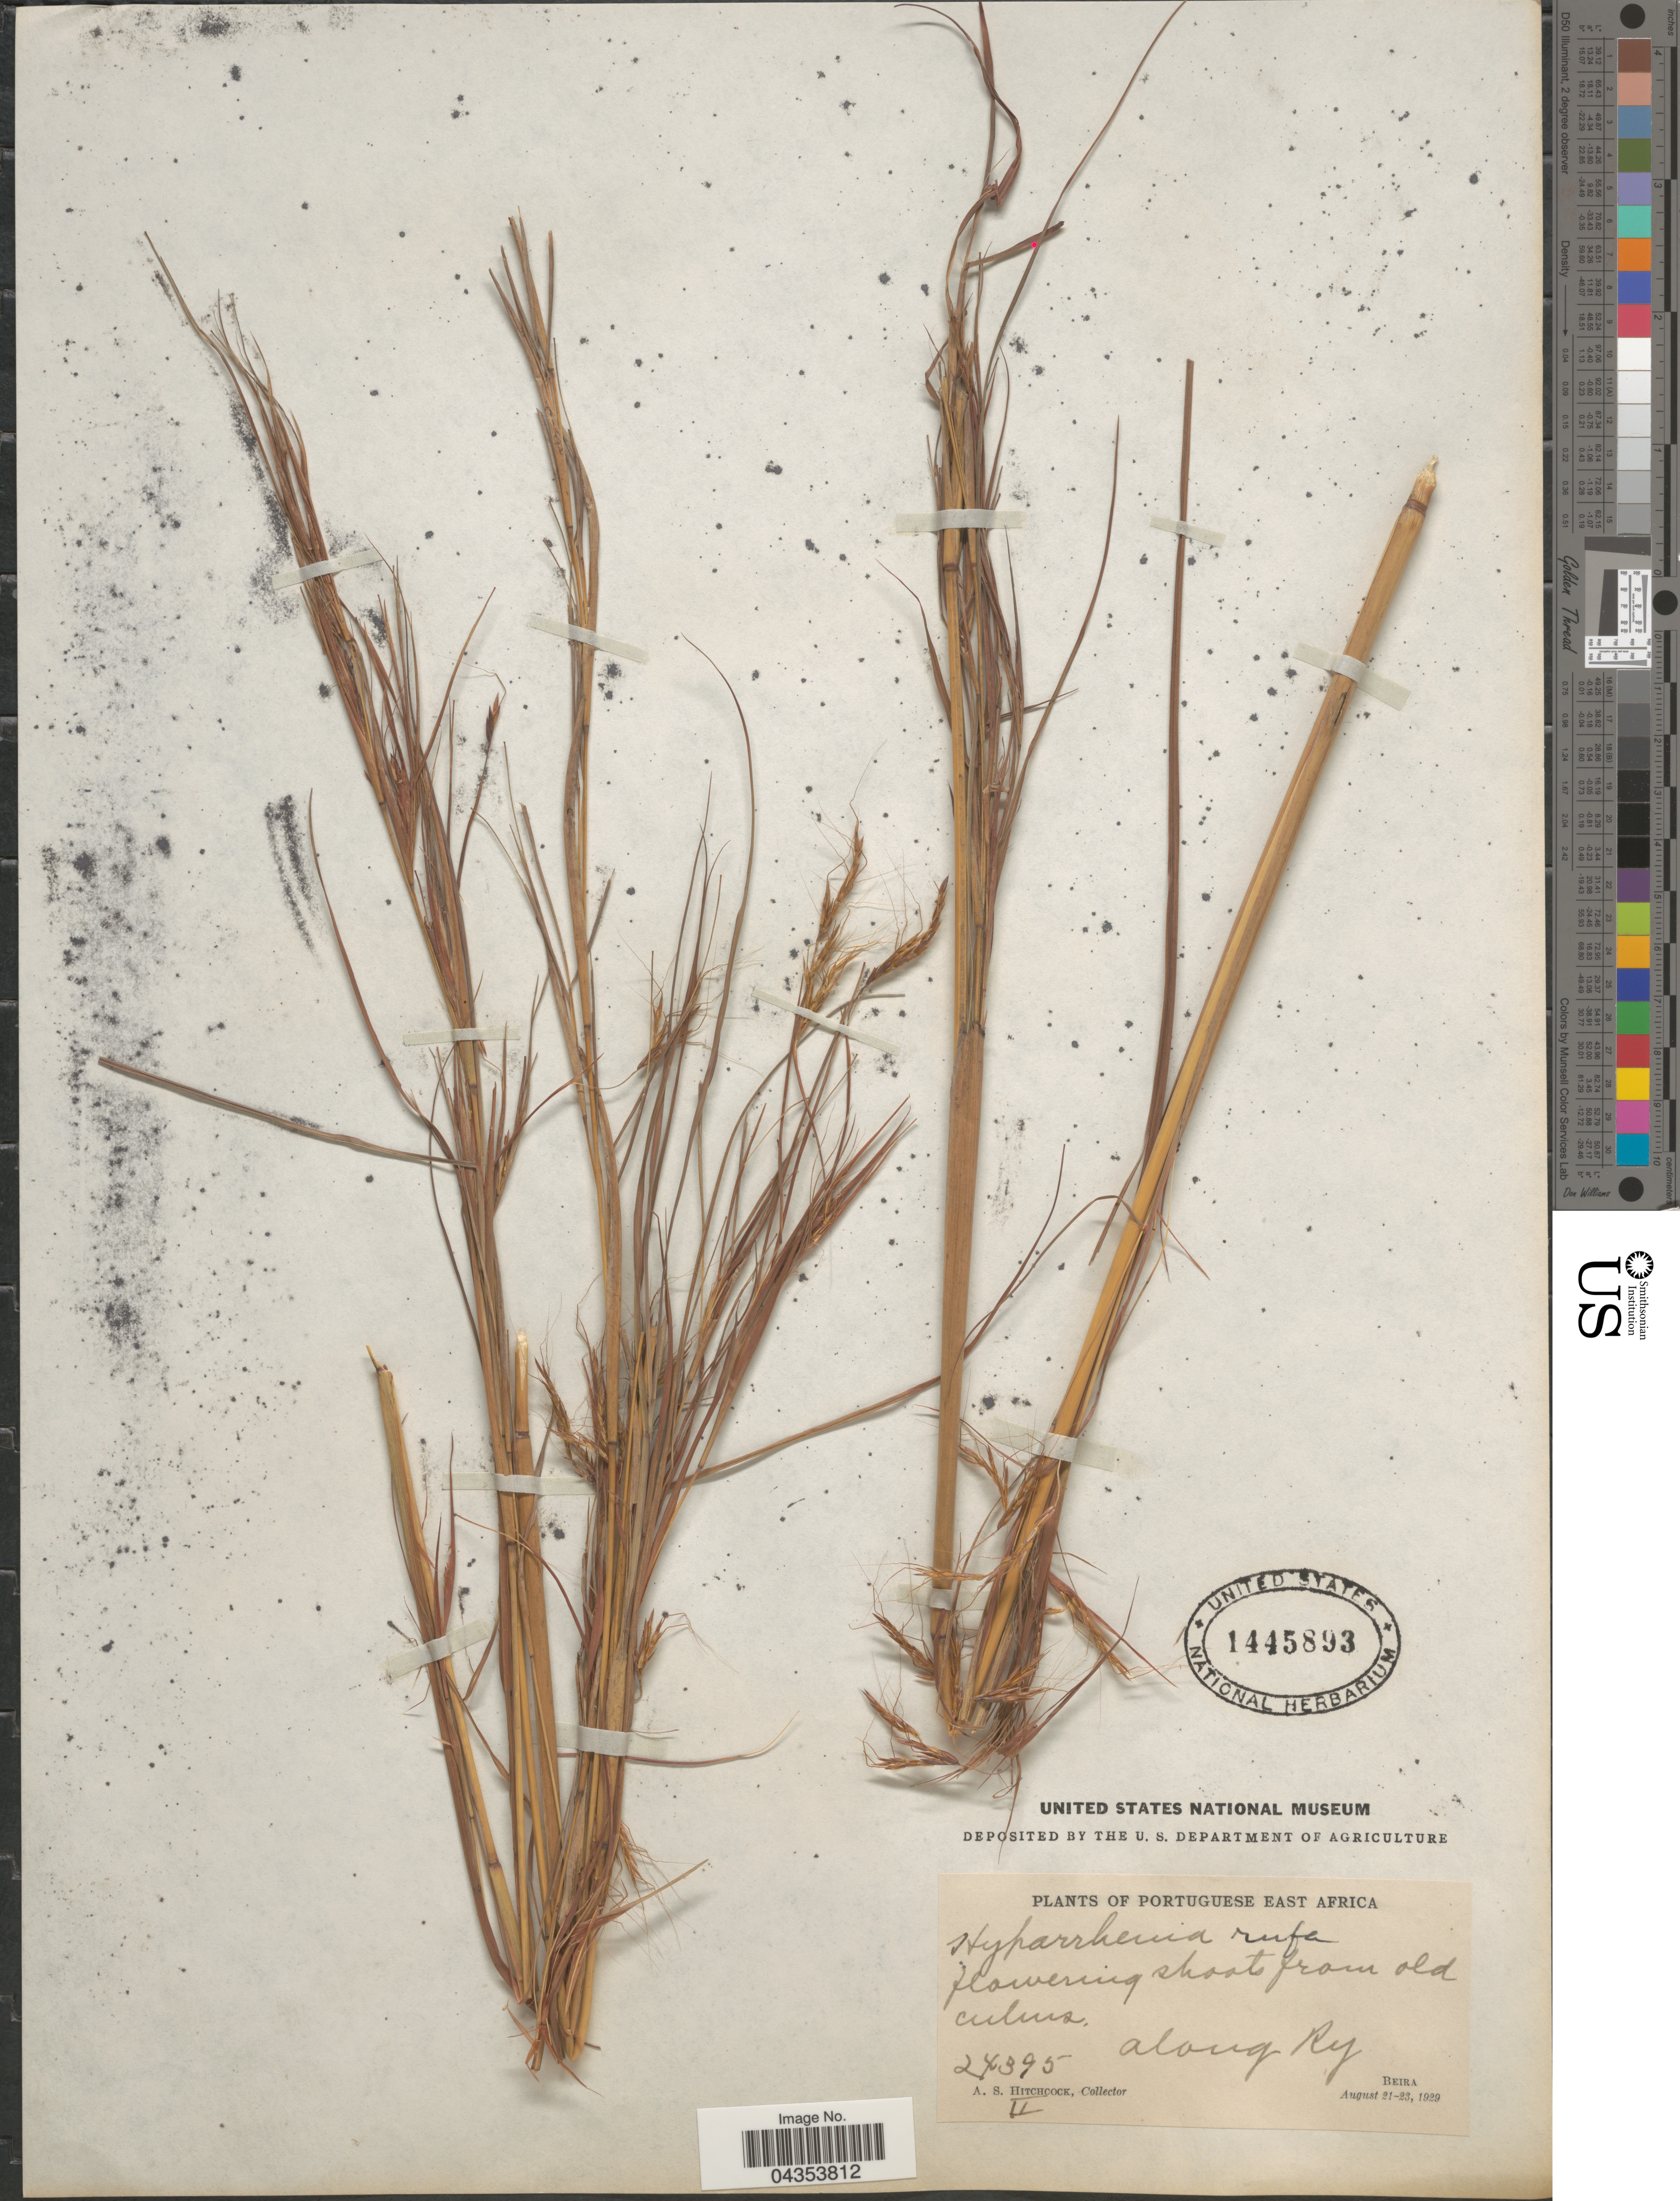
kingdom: Plantae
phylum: Tracheophyta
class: Liliopsida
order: Poales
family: Poaceae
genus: Hyparrhenia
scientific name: Hyparrhenia rufa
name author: (Nees) Stapf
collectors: A. S. Hitchcock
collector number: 24395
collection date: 1929-08-21/1929-08-23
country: Mozambique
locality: Portuguese East Africa. Along Ry. Beira.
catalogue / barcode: US 1445893